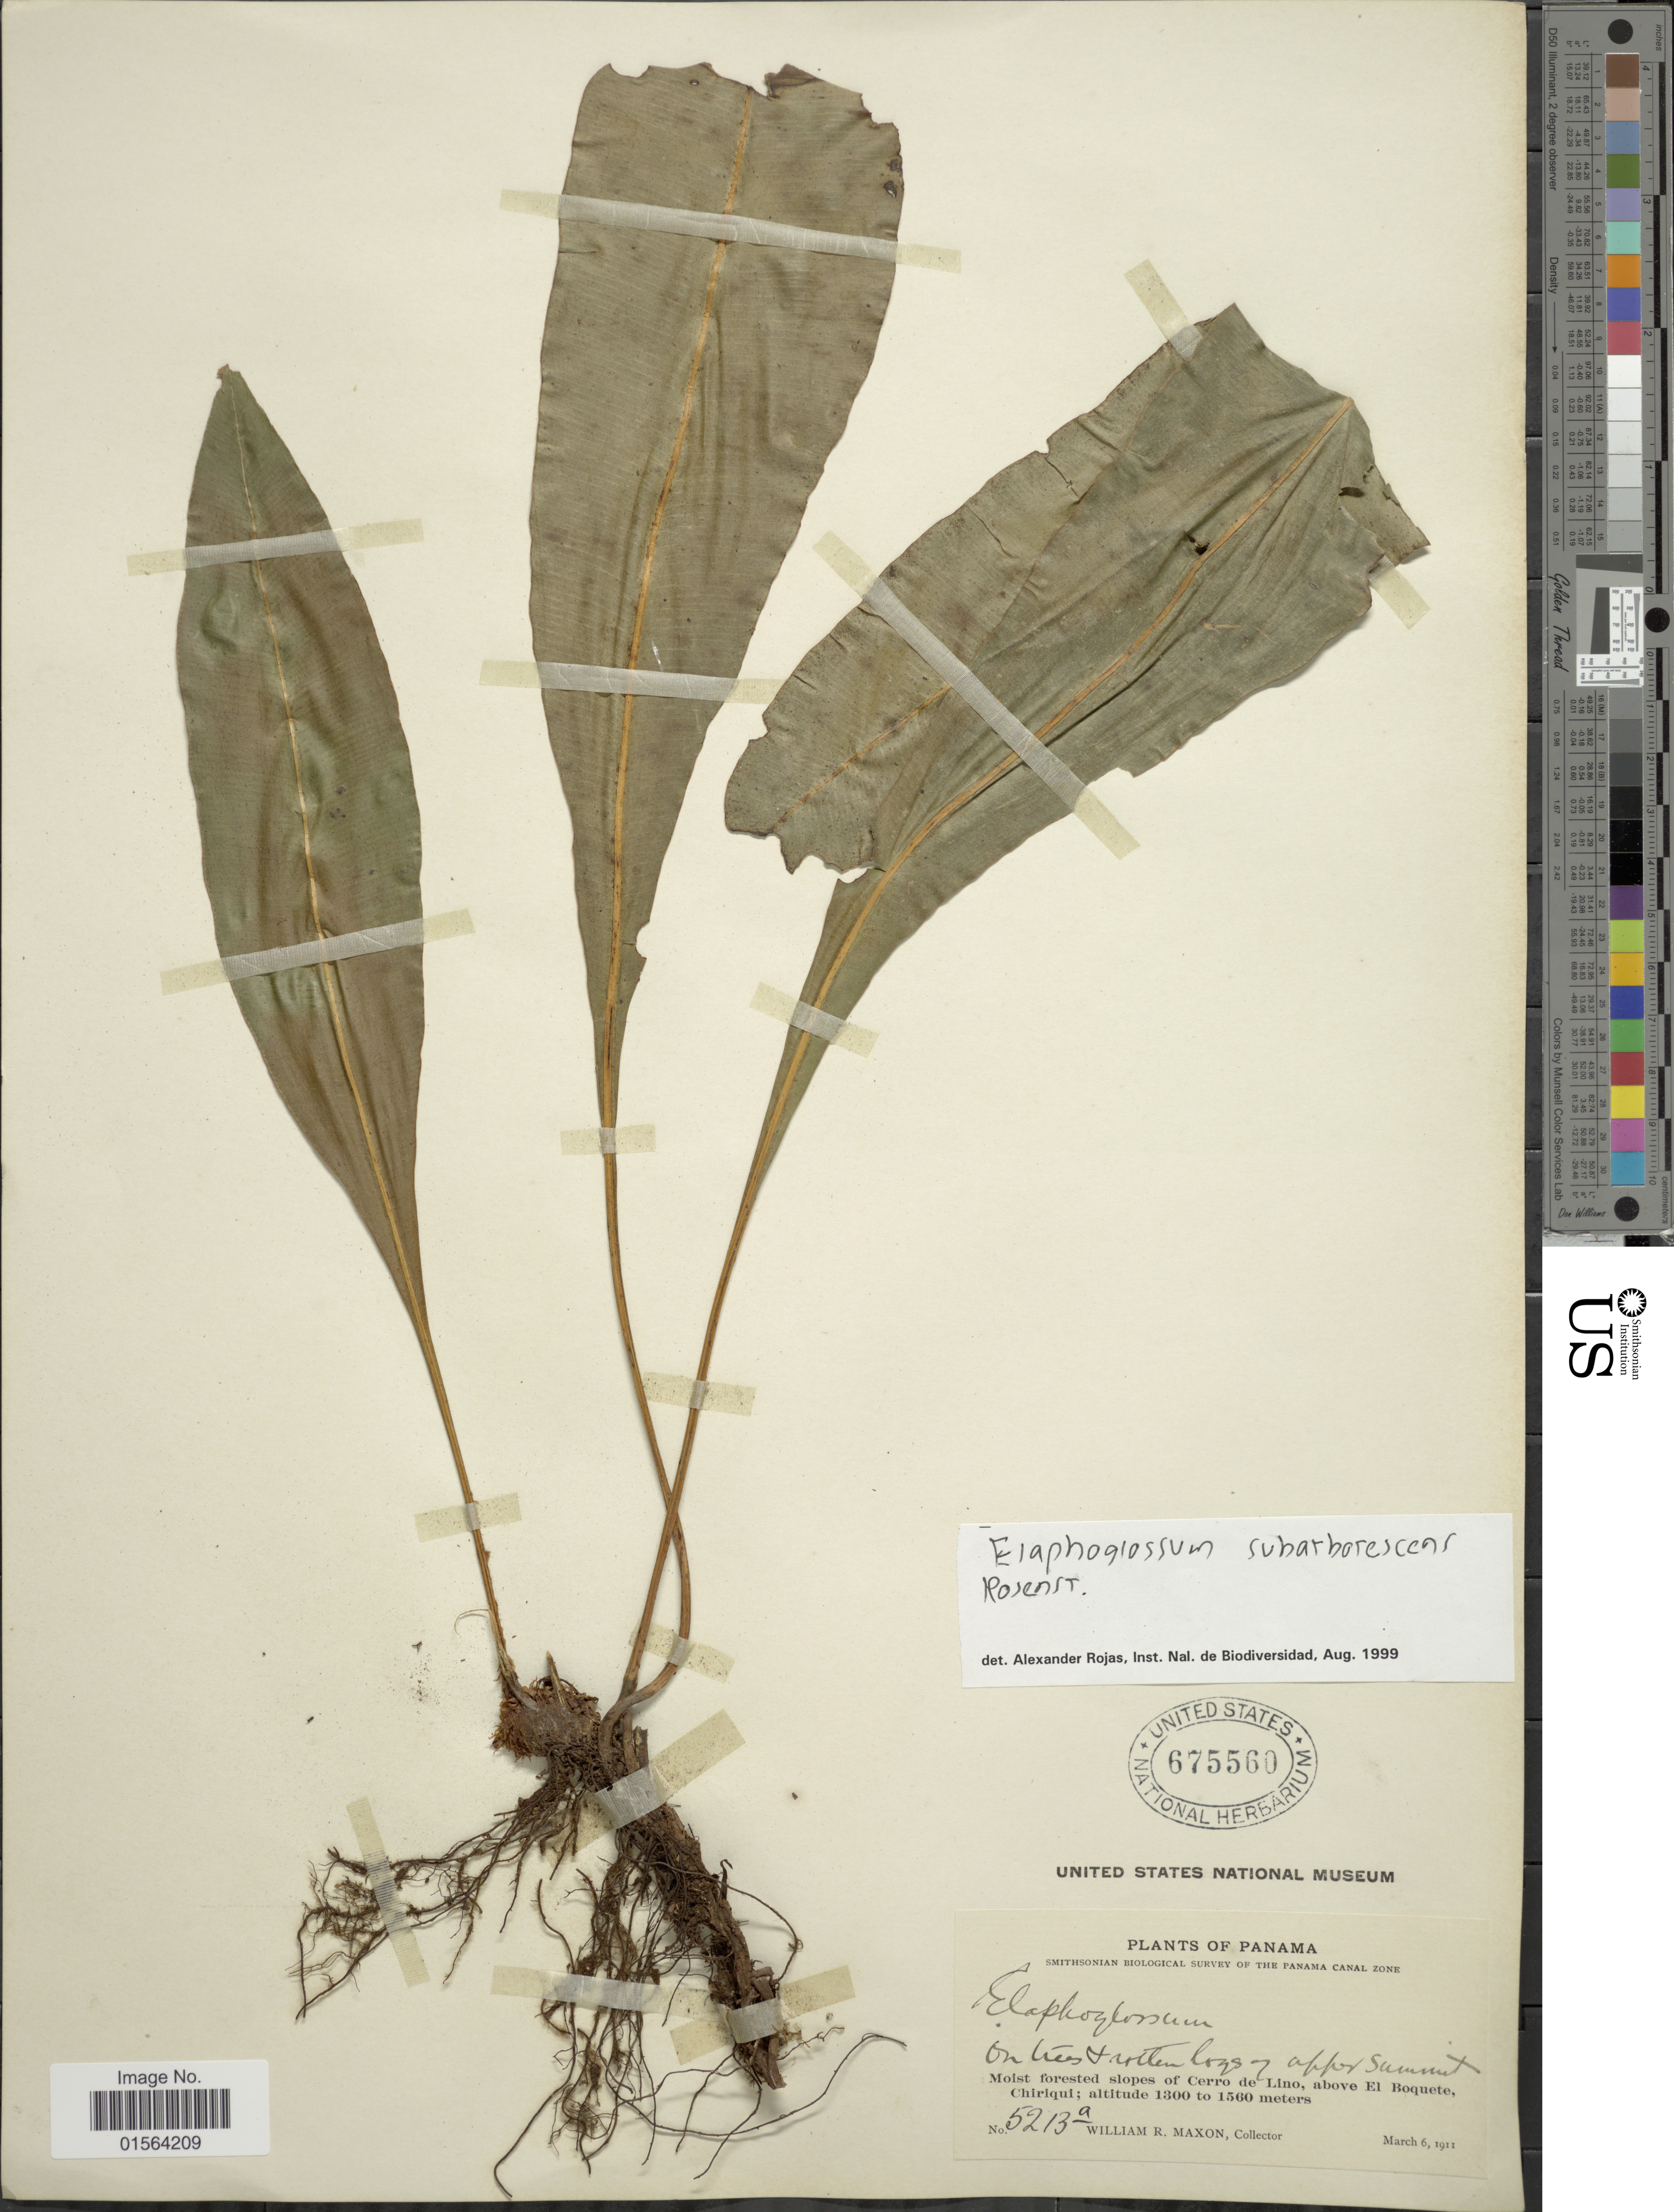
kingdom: Plantae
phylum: Tracheophyta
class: Polypodiopsida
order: Polypodiales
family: Dryopteridaceae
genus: Elaphoglossum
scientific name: Elaphoglossum latifolium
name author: (Sw.) J. Sm.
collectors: W. R. Maxon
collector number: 5213a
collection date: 1911-03-06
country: Panama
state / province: Chiriqui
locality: Moist forsted slopes of Cerro de Lino, above El Boquete, Chiriqui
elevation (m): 1300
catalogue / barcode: US 675560